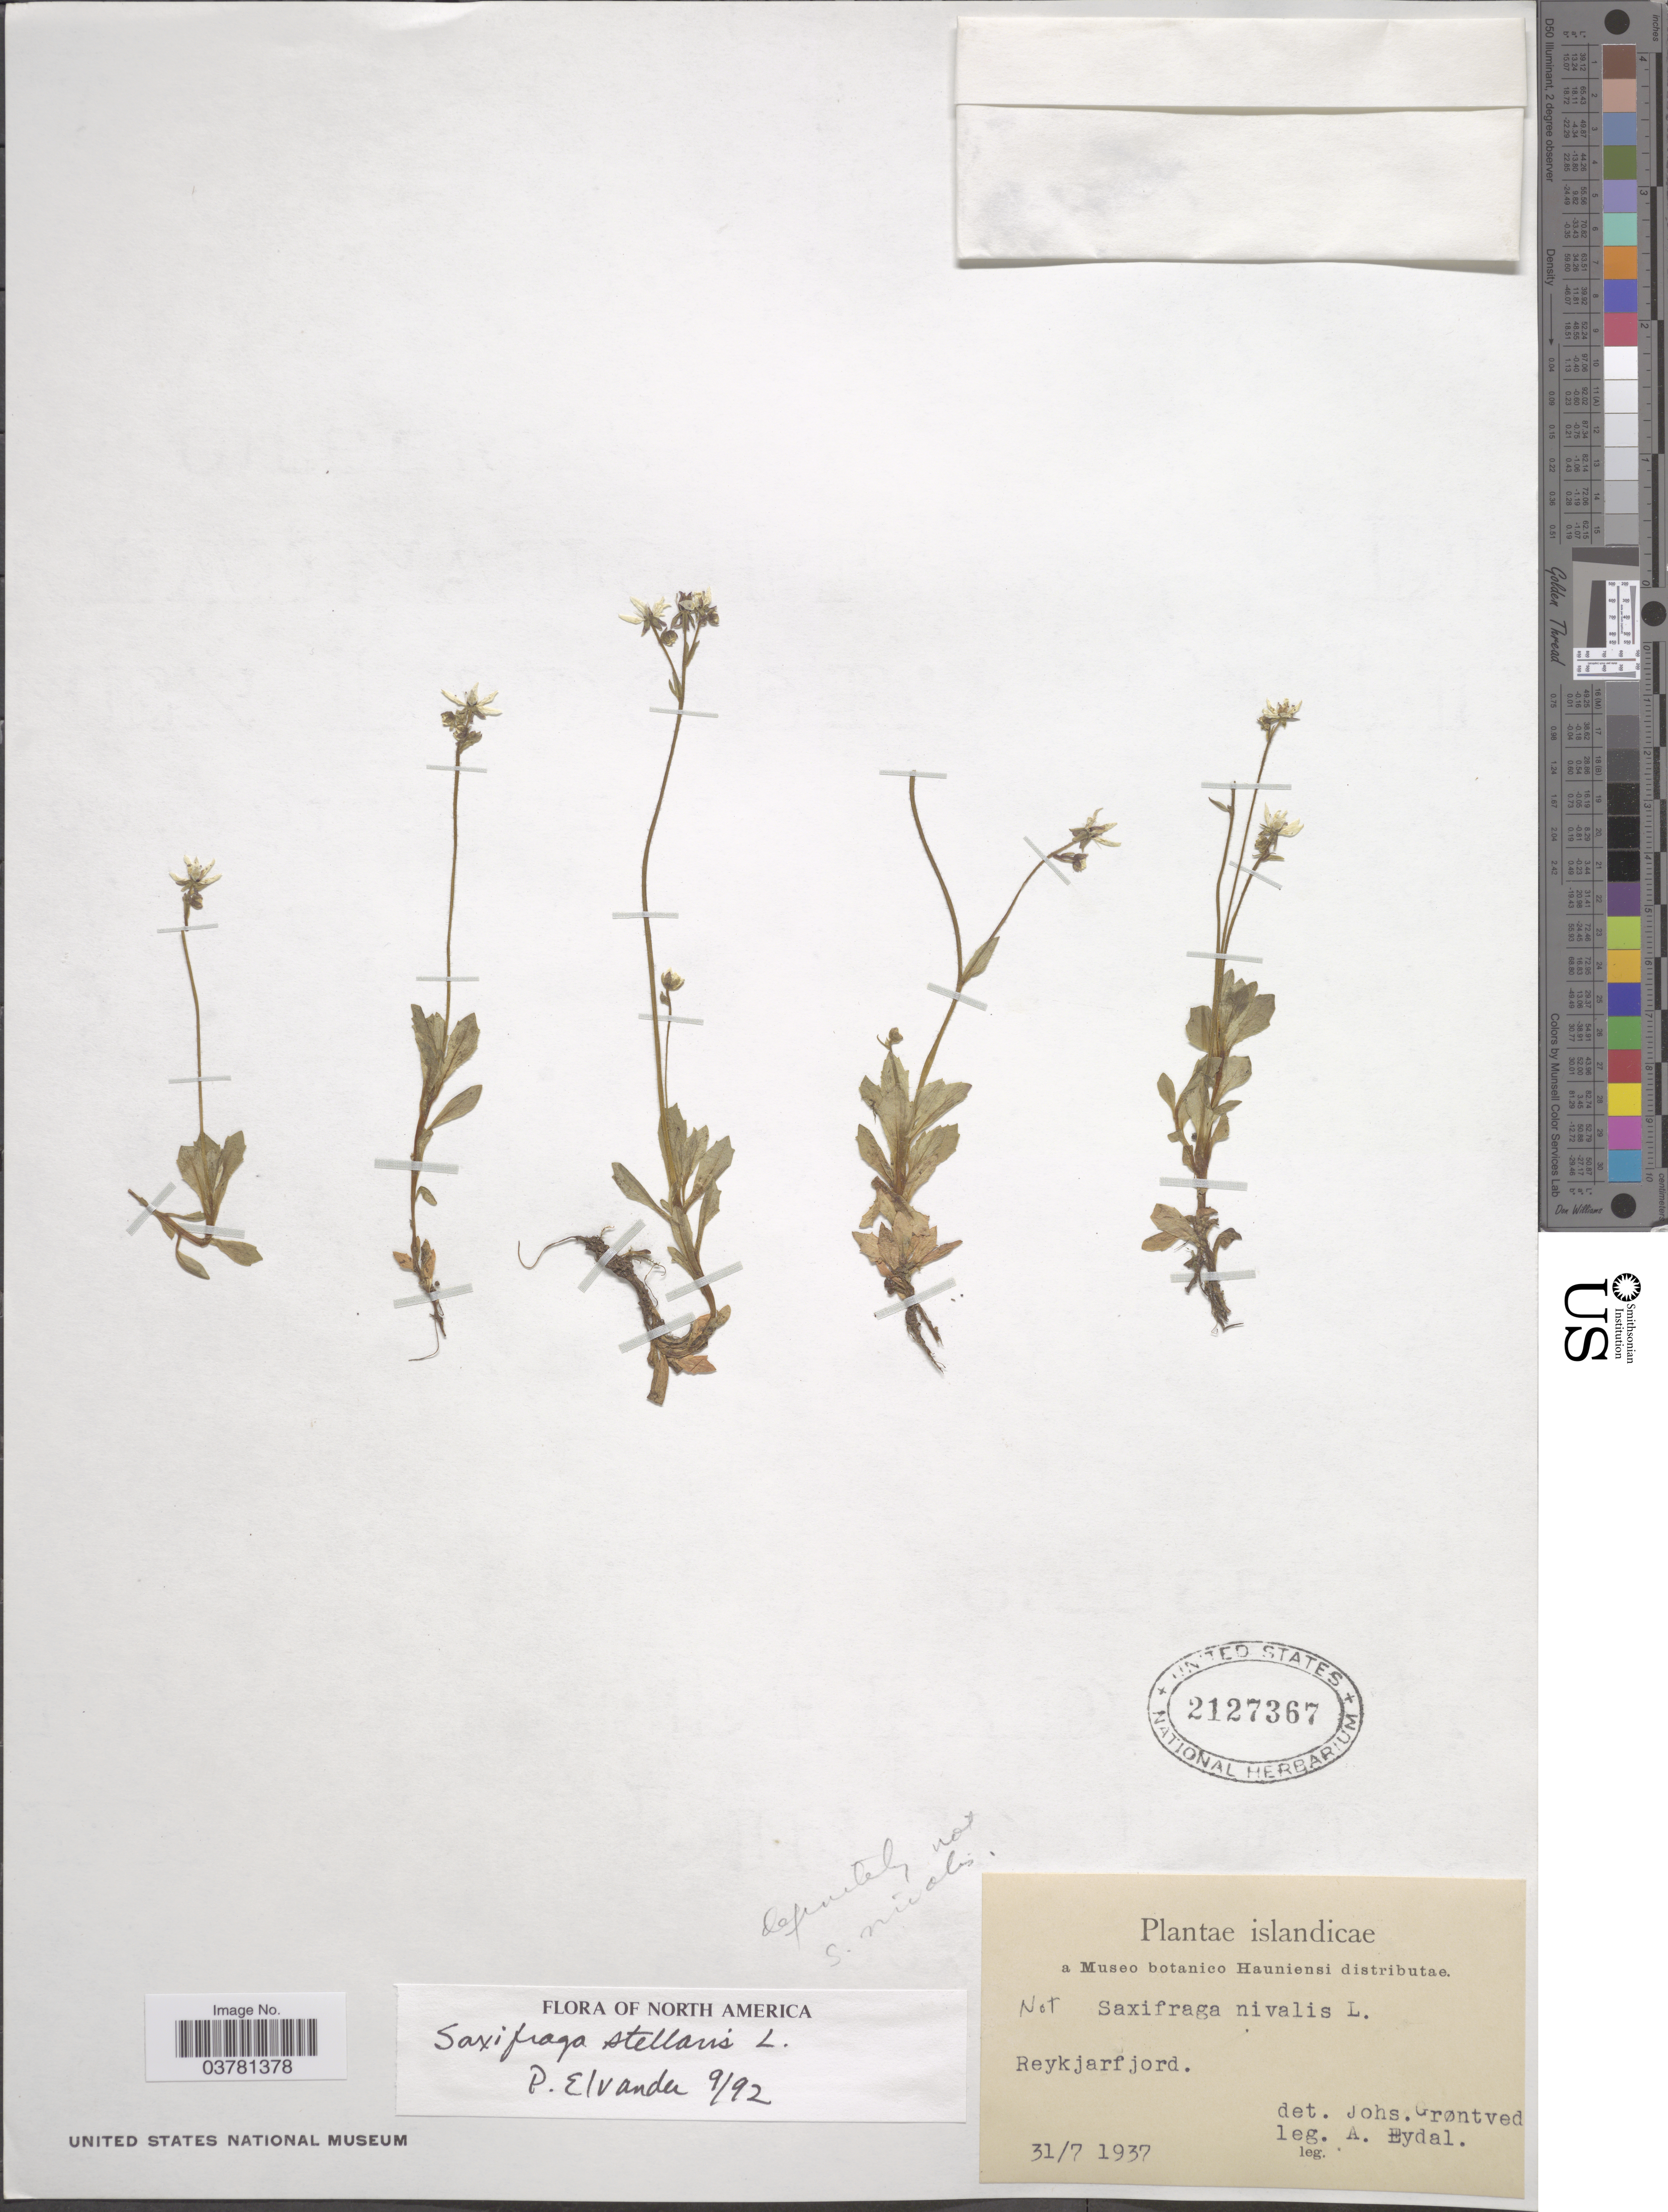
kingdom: Plantae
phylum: Tracheophyta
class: Magnoliopsida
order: Saxifragales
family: Saxifragaceae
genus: Micranthes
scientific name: Micranthes stellaris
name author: (L.) Galasso et al.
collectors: A. Eydal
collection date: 1937-07-31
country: Iceland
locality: Islandicae. Reykjarford.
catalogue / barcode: US 2127367